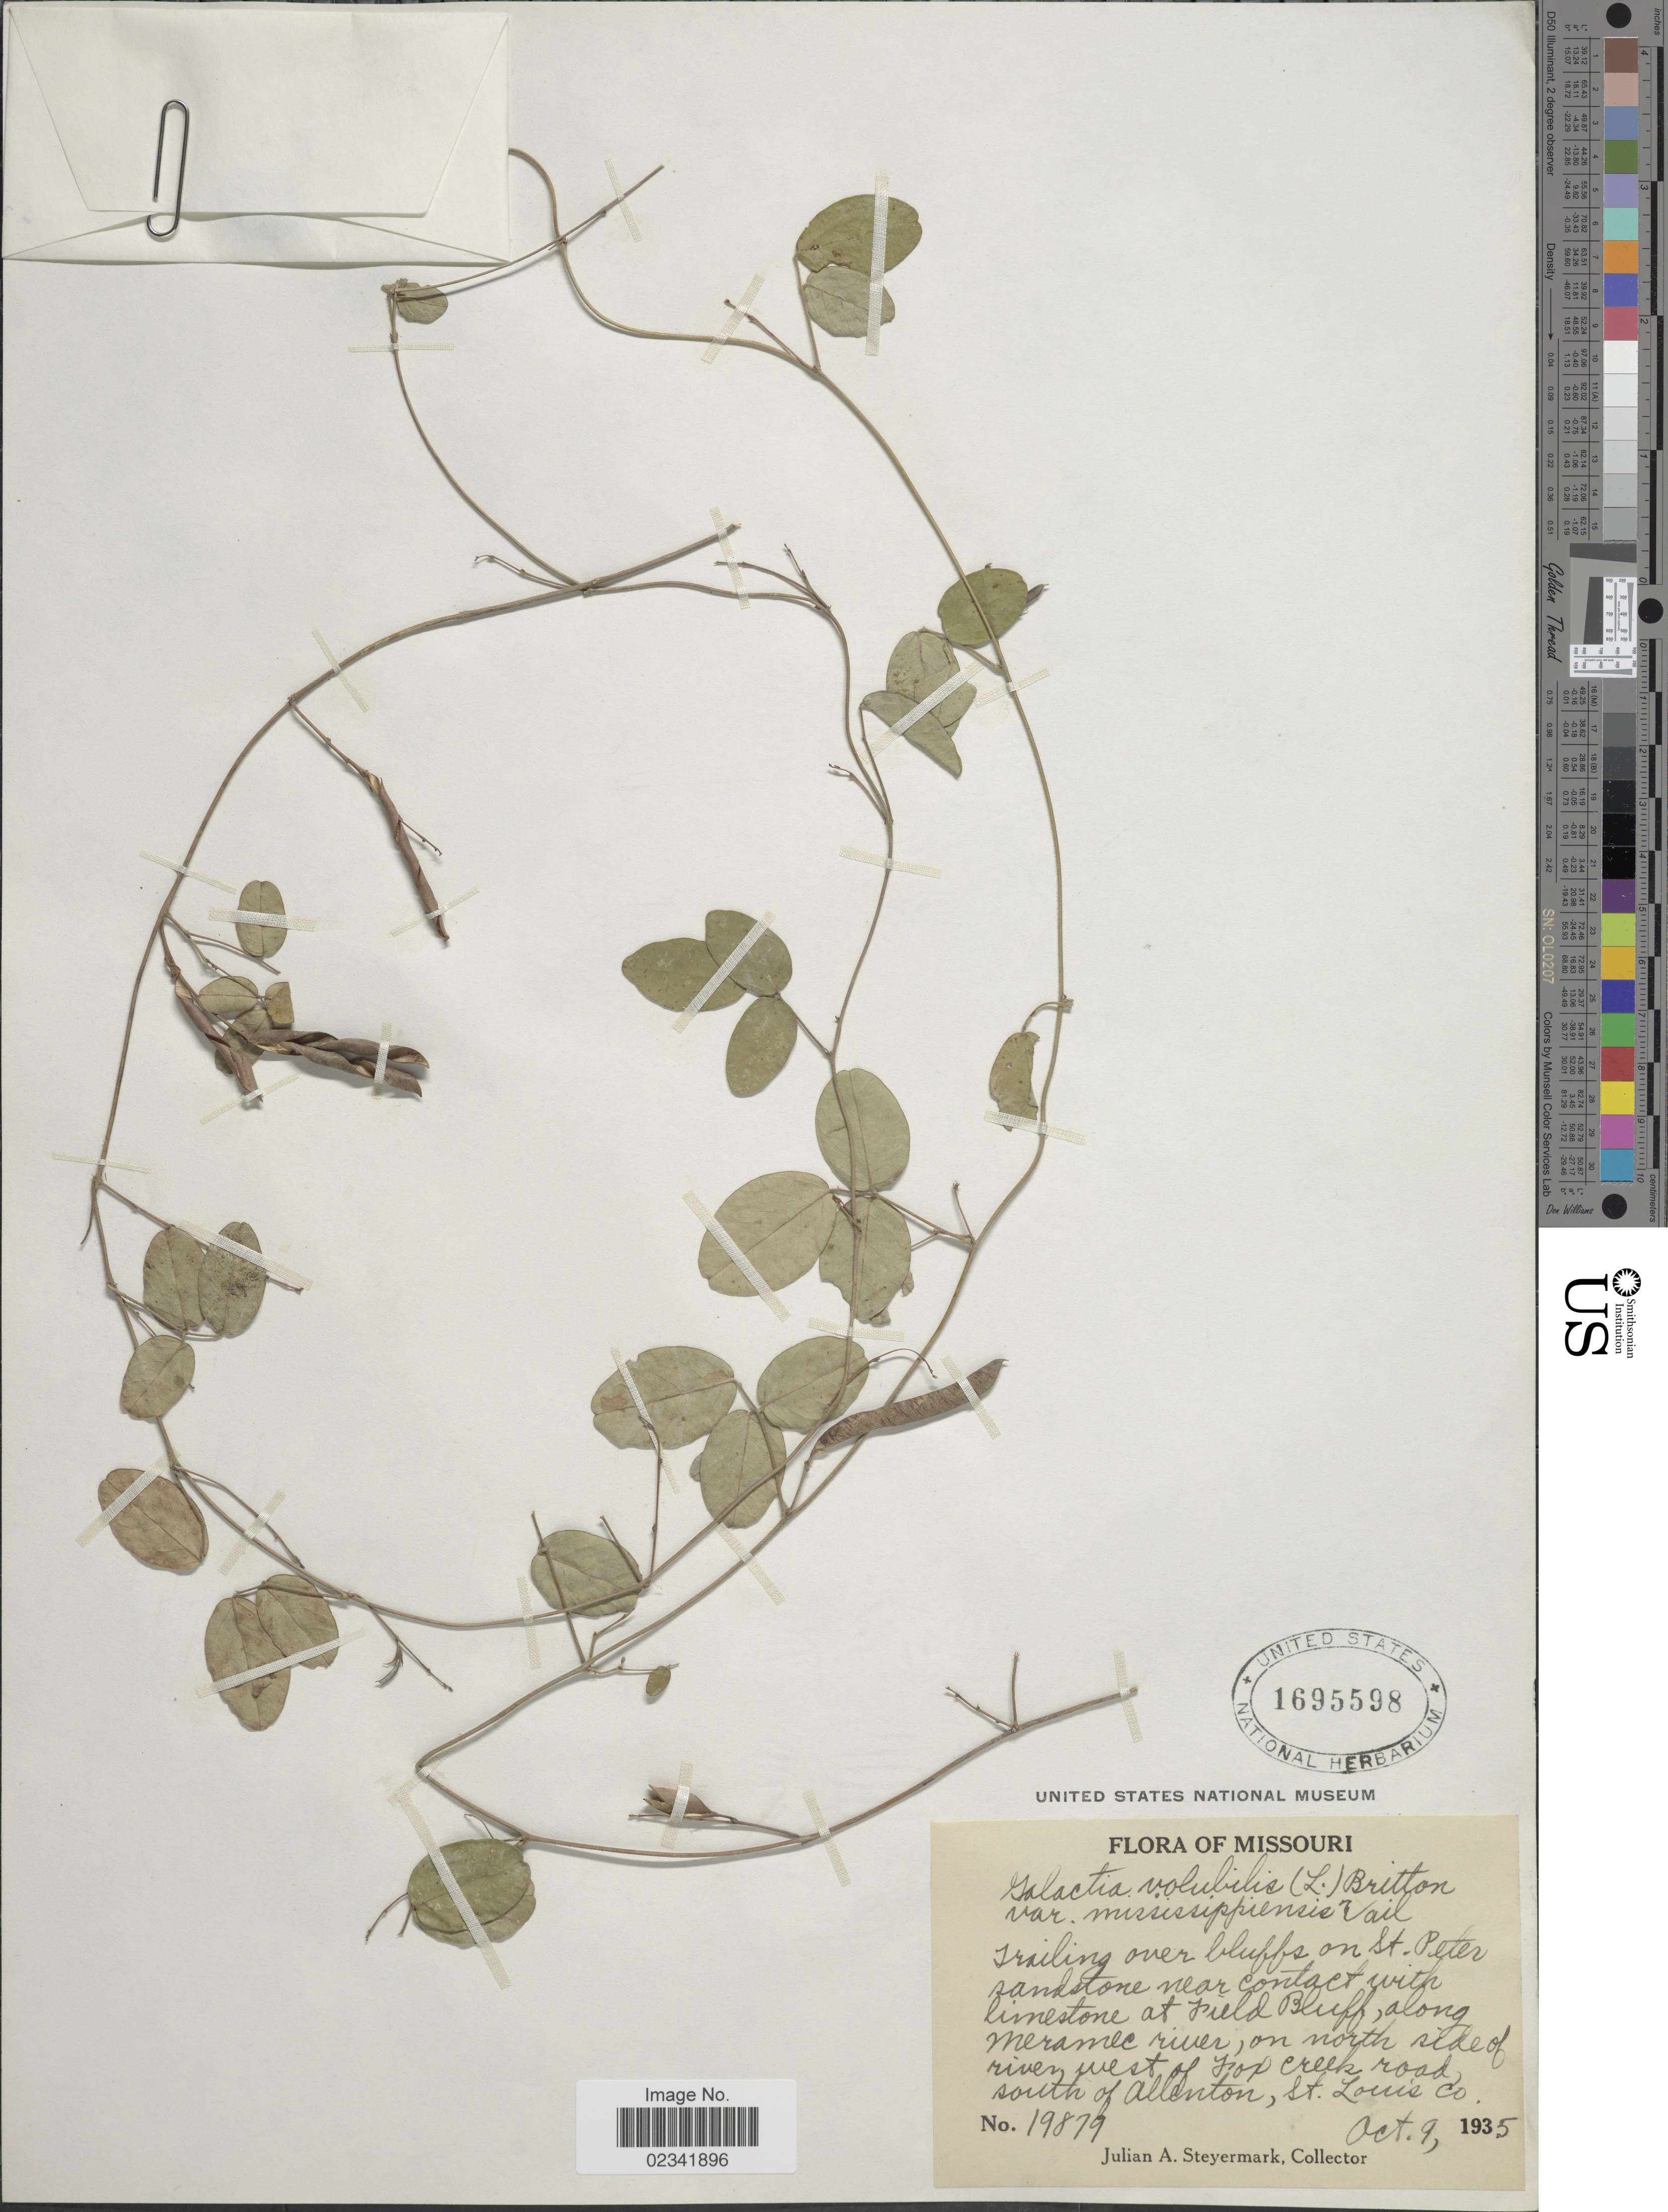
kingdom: Plantae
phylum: Tracheophyta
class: Magnoliopsida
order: Fabales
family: Fabaceae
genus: Galactia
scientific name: Galactia volubilis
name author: (L.) Britton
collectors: J. Steyermark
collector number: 19879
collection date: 1935-10-09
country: United States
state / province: Missouri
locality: Trailing over bluffs on St. Peter sandstone near contact with limestone at Field Bluff, along Meramec river, on north of side of river, west of Fox Creek road, south of Allenton, St. Louis Co.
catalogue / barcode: US 1695598